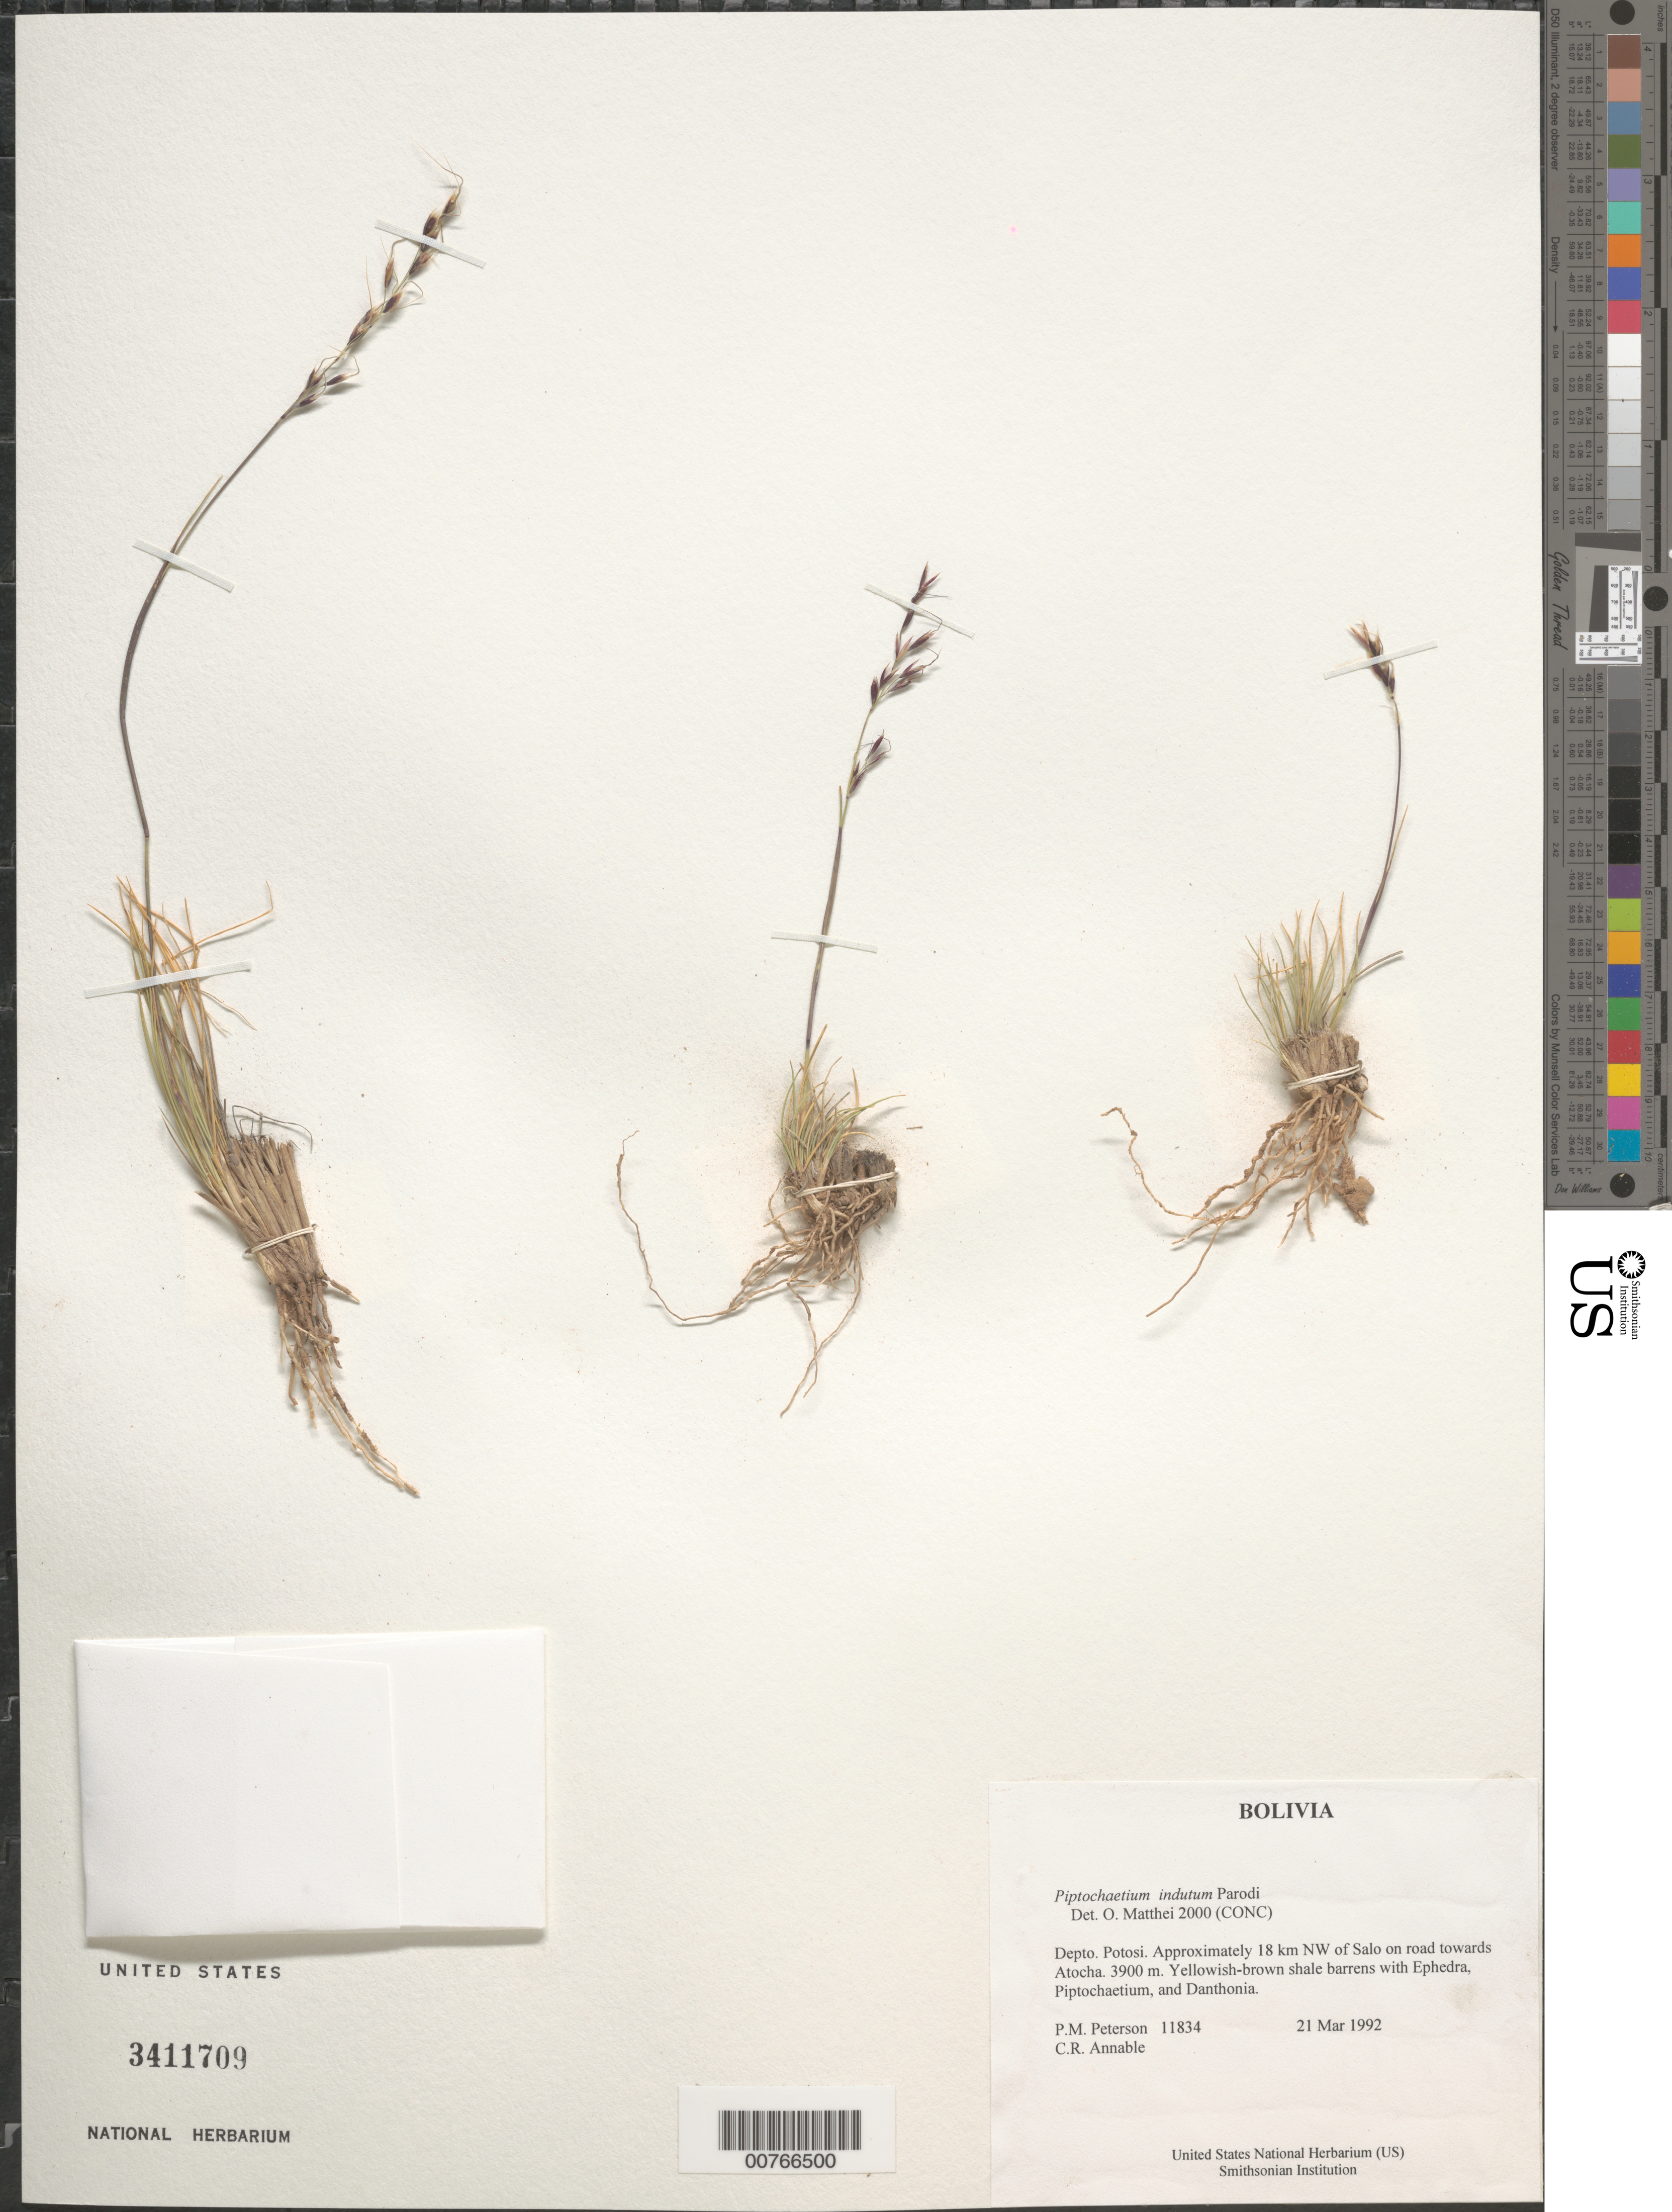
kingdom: Plantae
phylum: Tracheophyta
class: Liliopsida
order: Poales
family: Poaceae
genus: Piptochaetium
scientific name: Piptochaetium indutum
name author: Parodi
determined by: Matthei, O. R.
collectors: P. M. Peterson & C. R. Annable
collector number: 11834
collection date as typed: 21 Mar 1992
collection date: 1992-03-21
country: Bolivia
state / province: Potosi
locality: Approximately 18 km NW of Salo on road towards Atocha.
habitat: Yellowish-brown shale barrens with Ephedra, Piptochaetium, and Danthonia.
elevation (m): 3900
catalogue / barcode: US 3411709